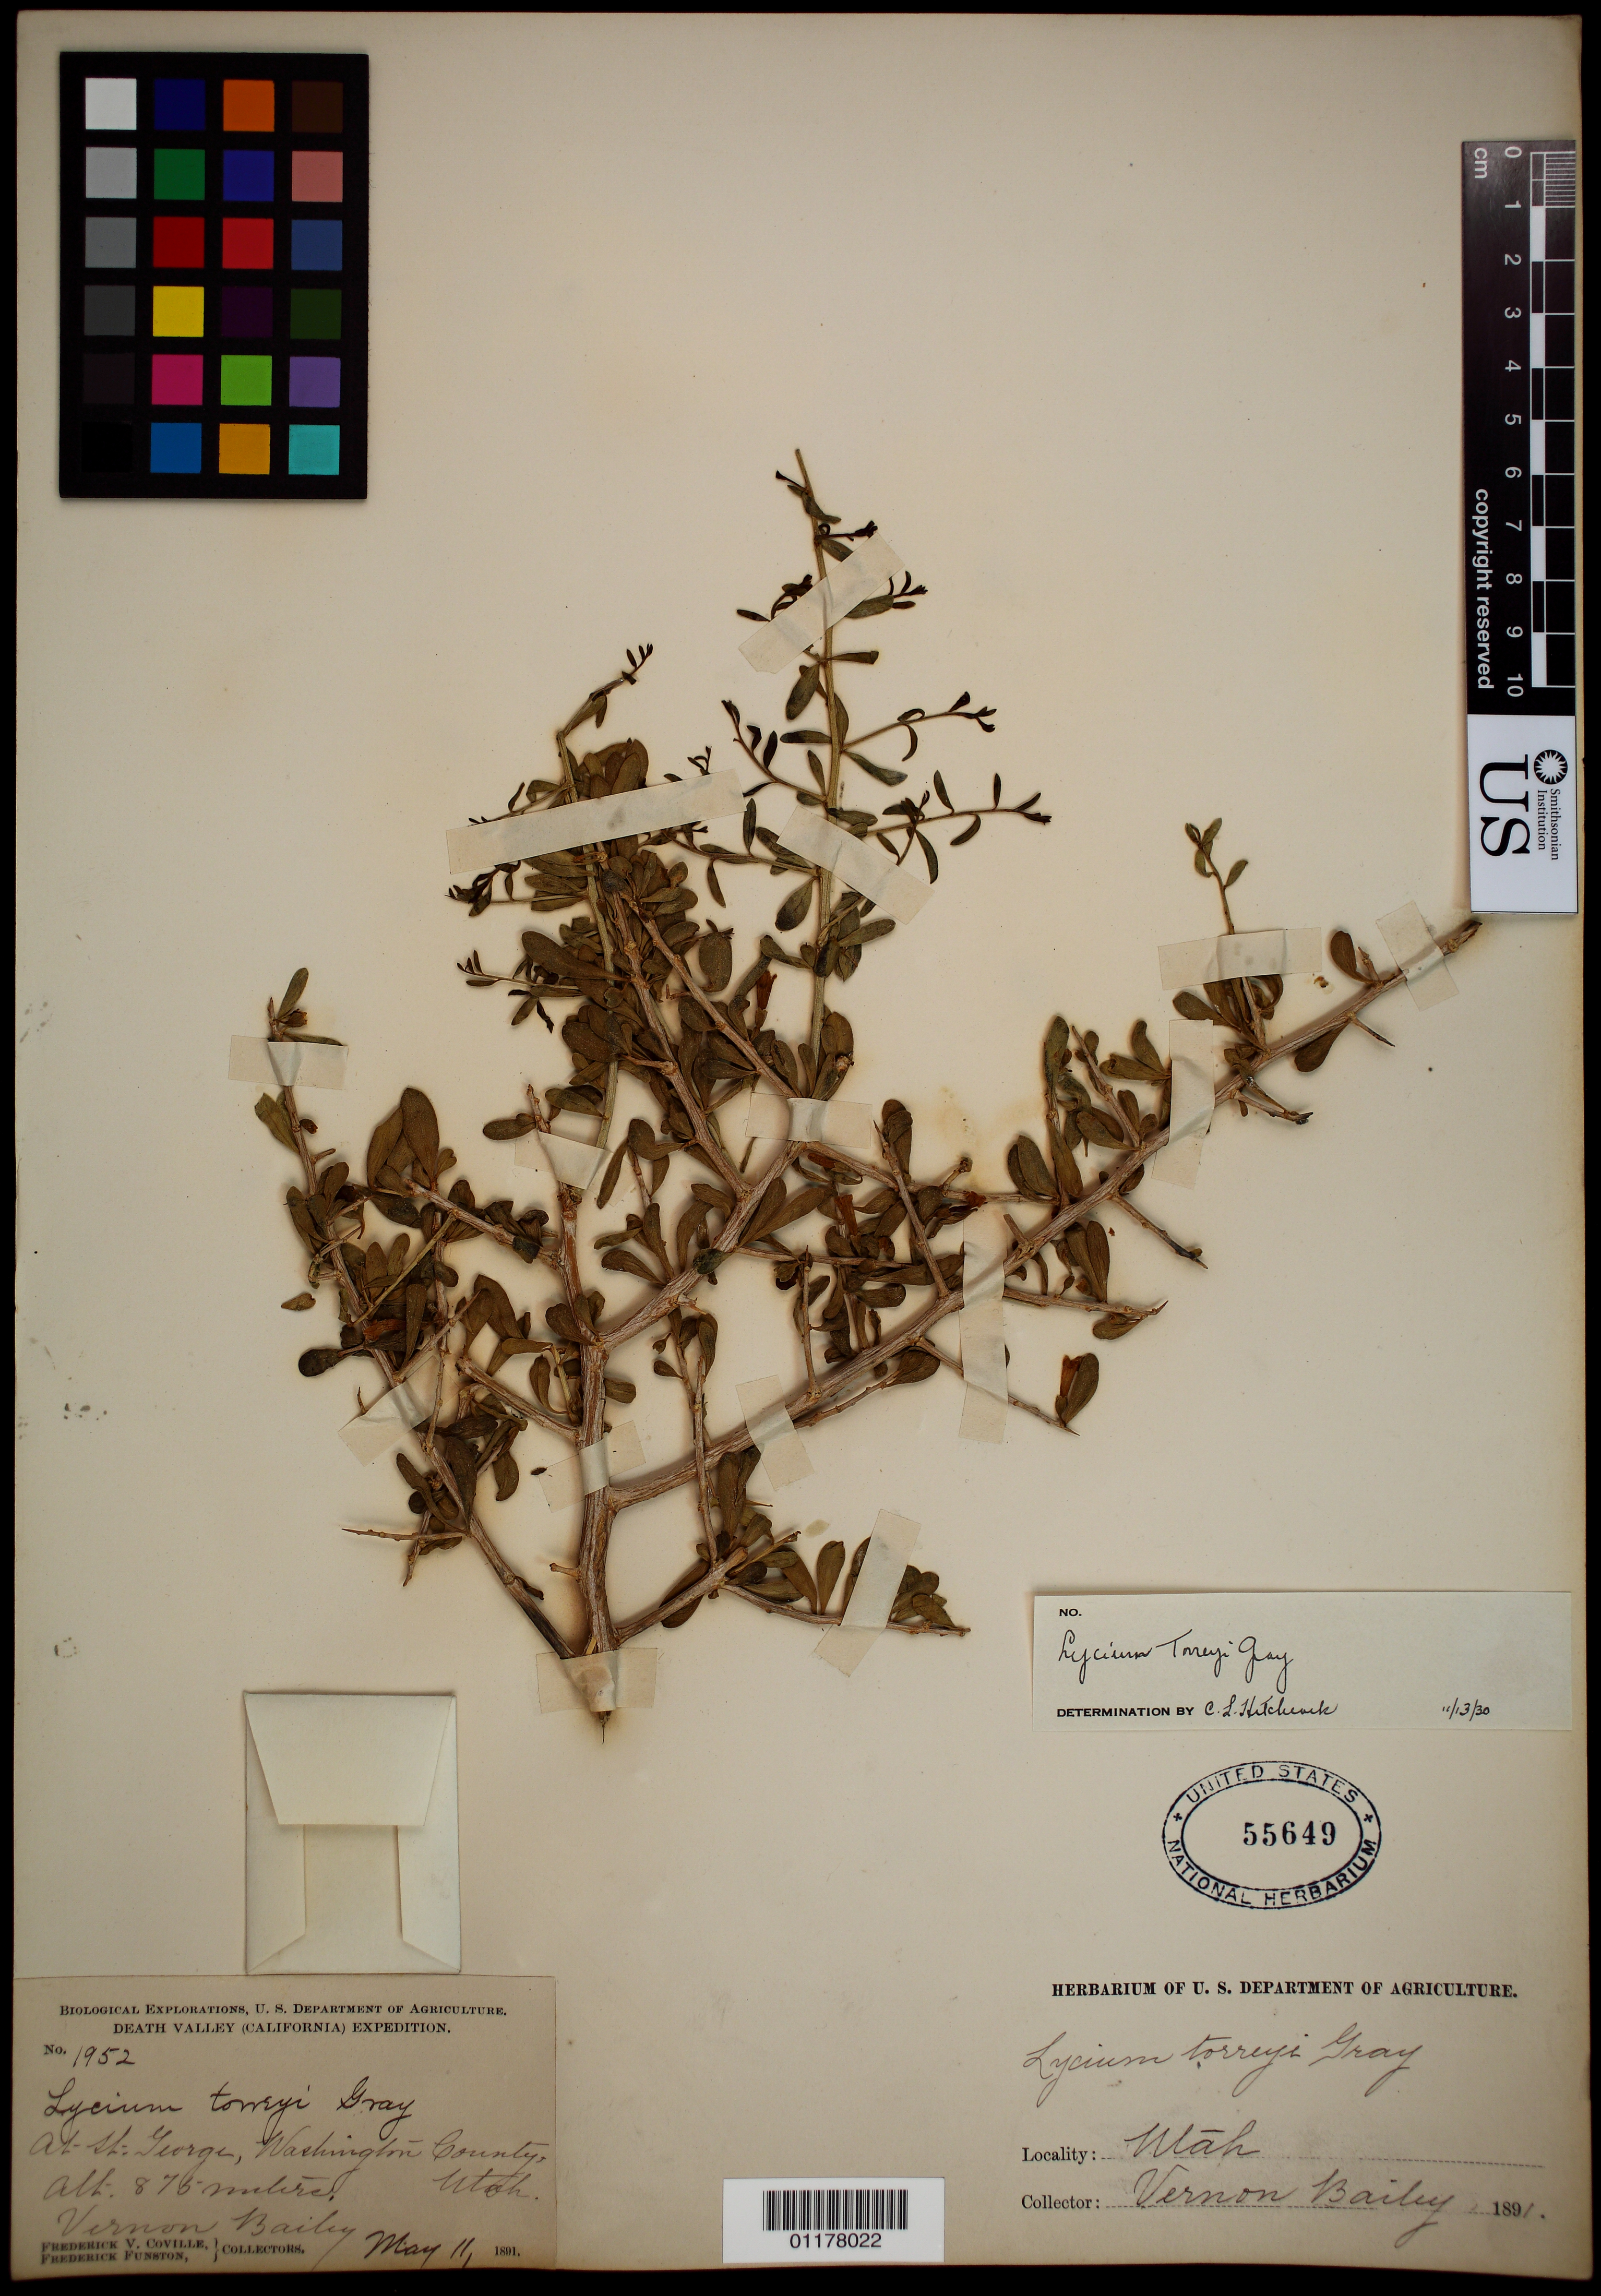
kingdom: Plantae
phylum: Tracheophyta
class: Magnoliopsida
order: Solanales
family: Solanaceae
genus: Lycium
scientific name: Lycium torreyi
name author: A. Gray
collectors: V. O. Bailey, F. V. Coville & F. Funston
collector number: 1952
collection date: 1891-05-11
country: United States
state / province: Utah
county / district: Washington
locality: at St. George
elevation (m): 875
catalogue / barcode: US 55649